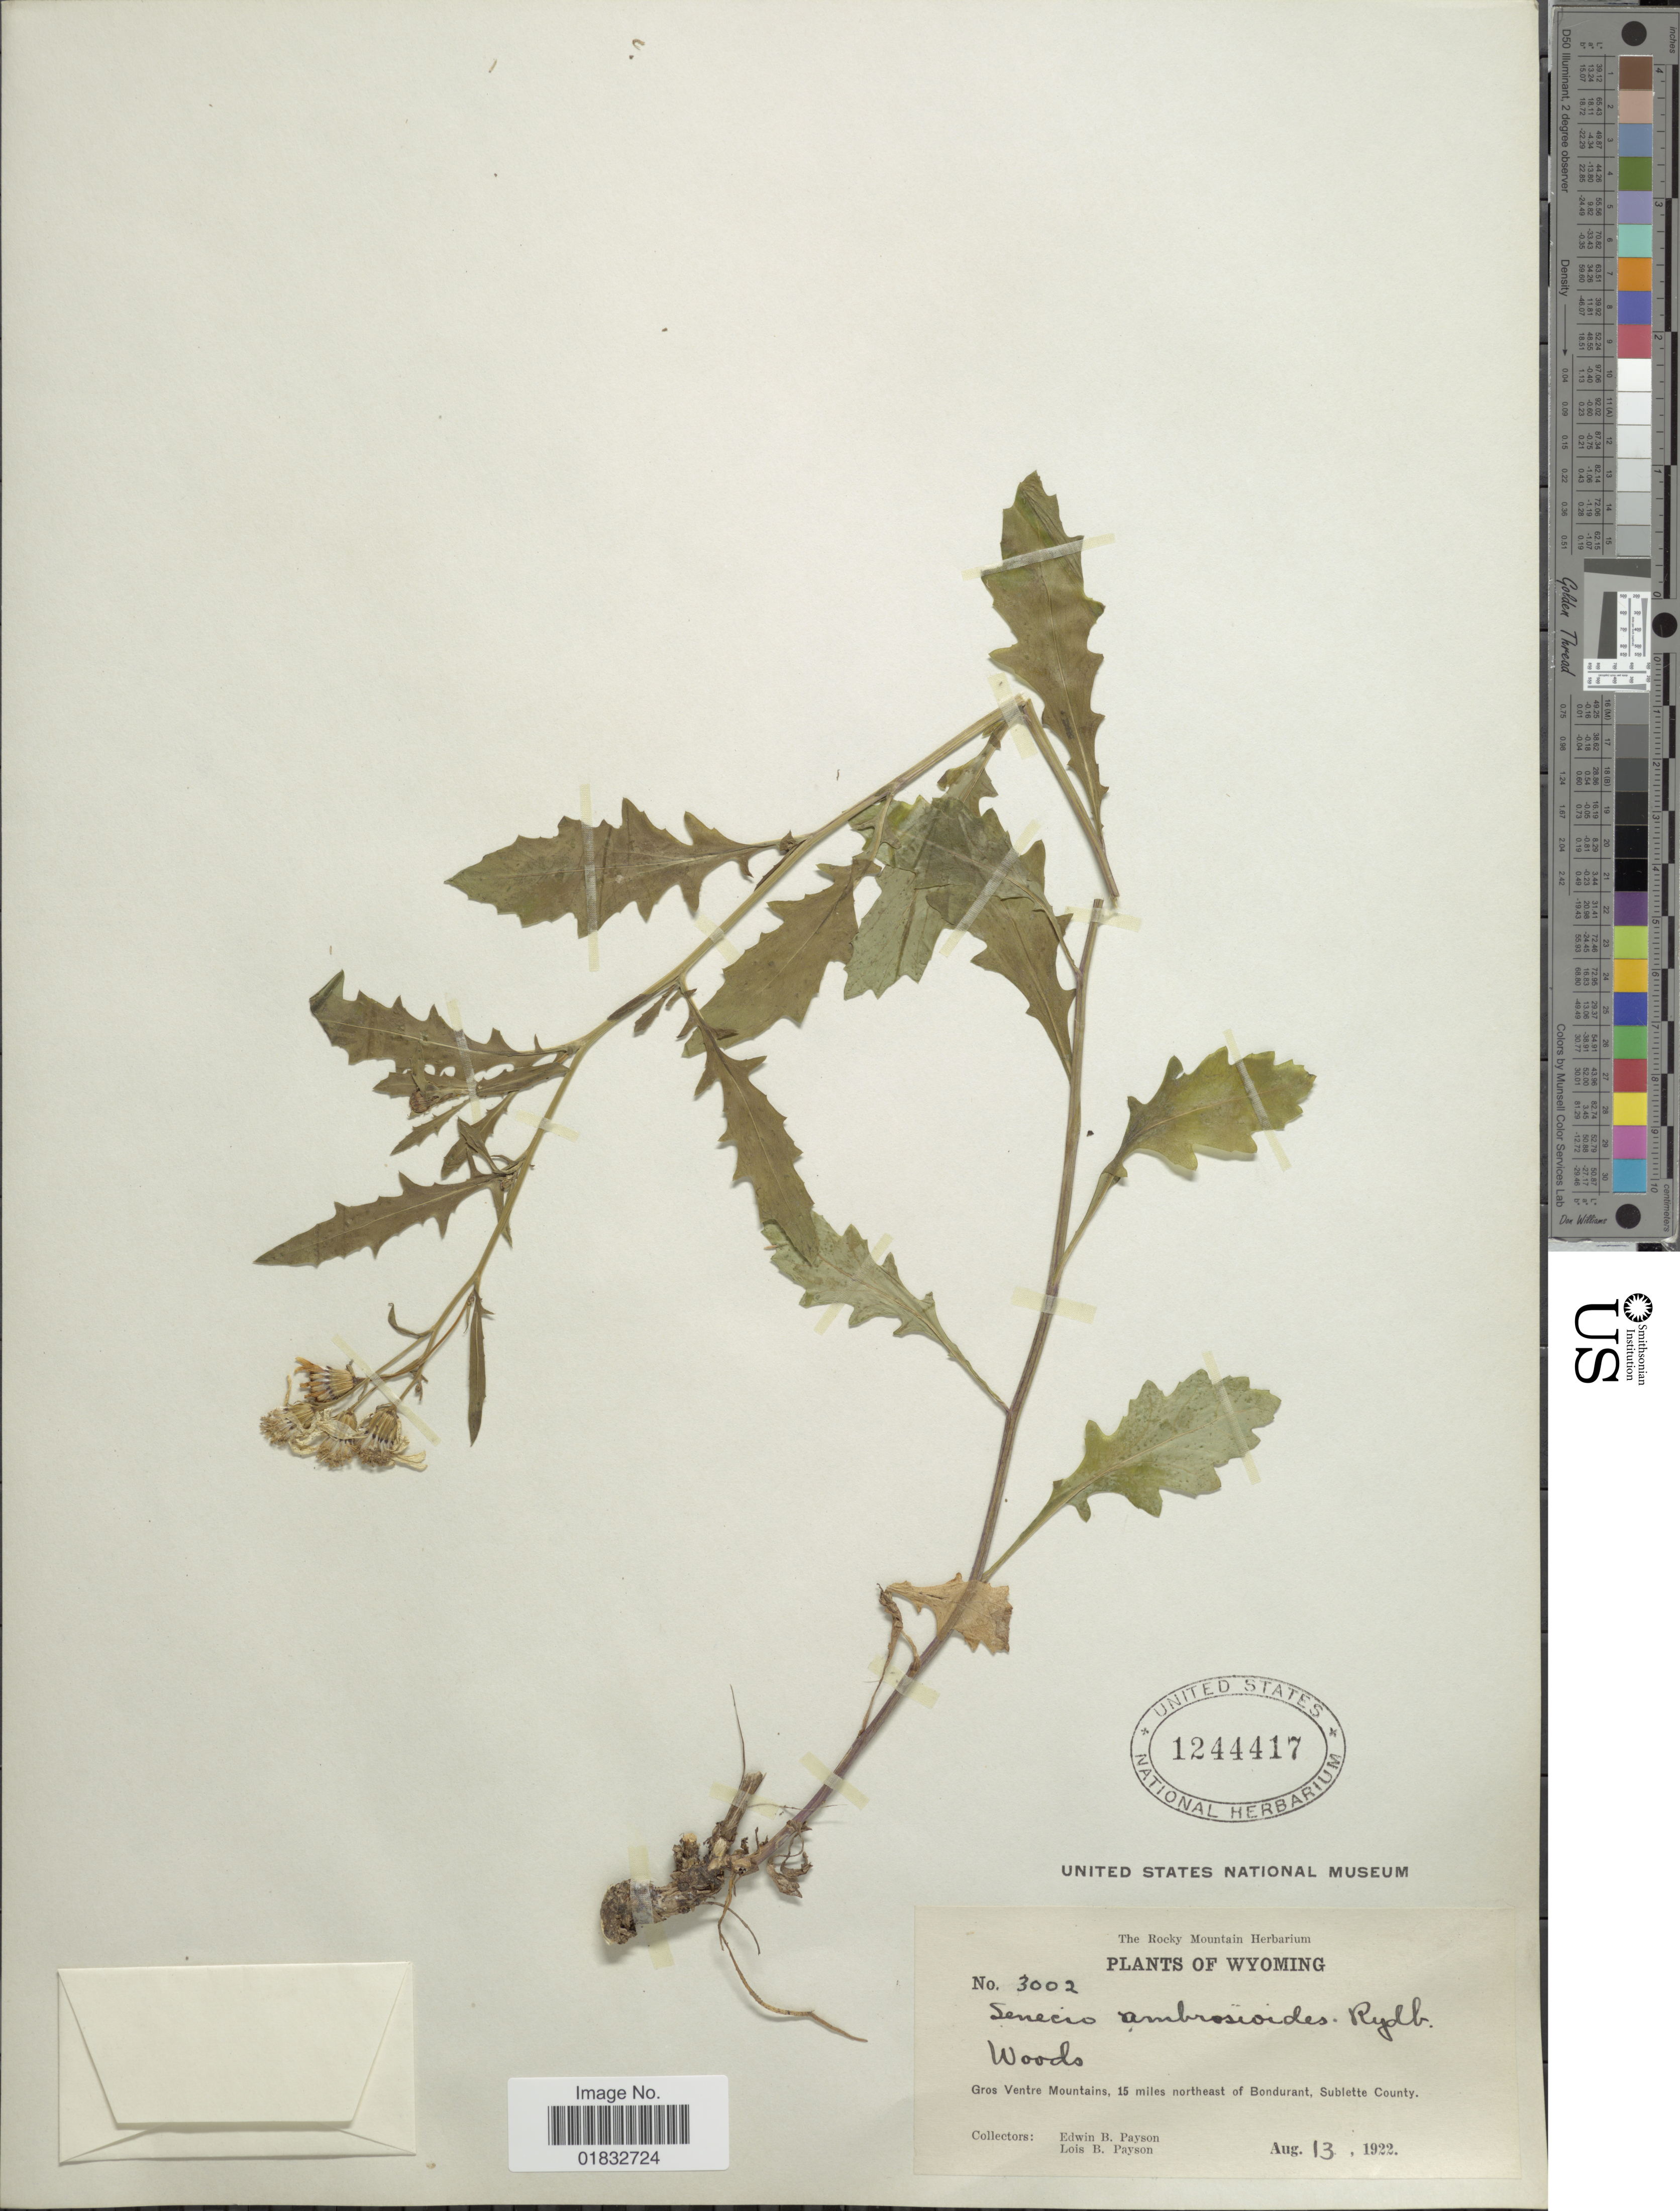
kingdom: Plantae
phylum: Tracheophyta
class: Magnoliopsida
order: Asterales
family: Asteraceae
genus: Senecio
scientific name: Senecio eremophilus var. kingii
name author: (Rydb.) Greenm.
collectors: E. B. Payson & L. Payson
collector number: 3002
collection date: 1922-08-13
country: United States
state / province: Wyoming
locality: Gros Ventre Mountains, 15 miles northeast of Bondurant, Sublette County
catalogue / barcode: US 1244417